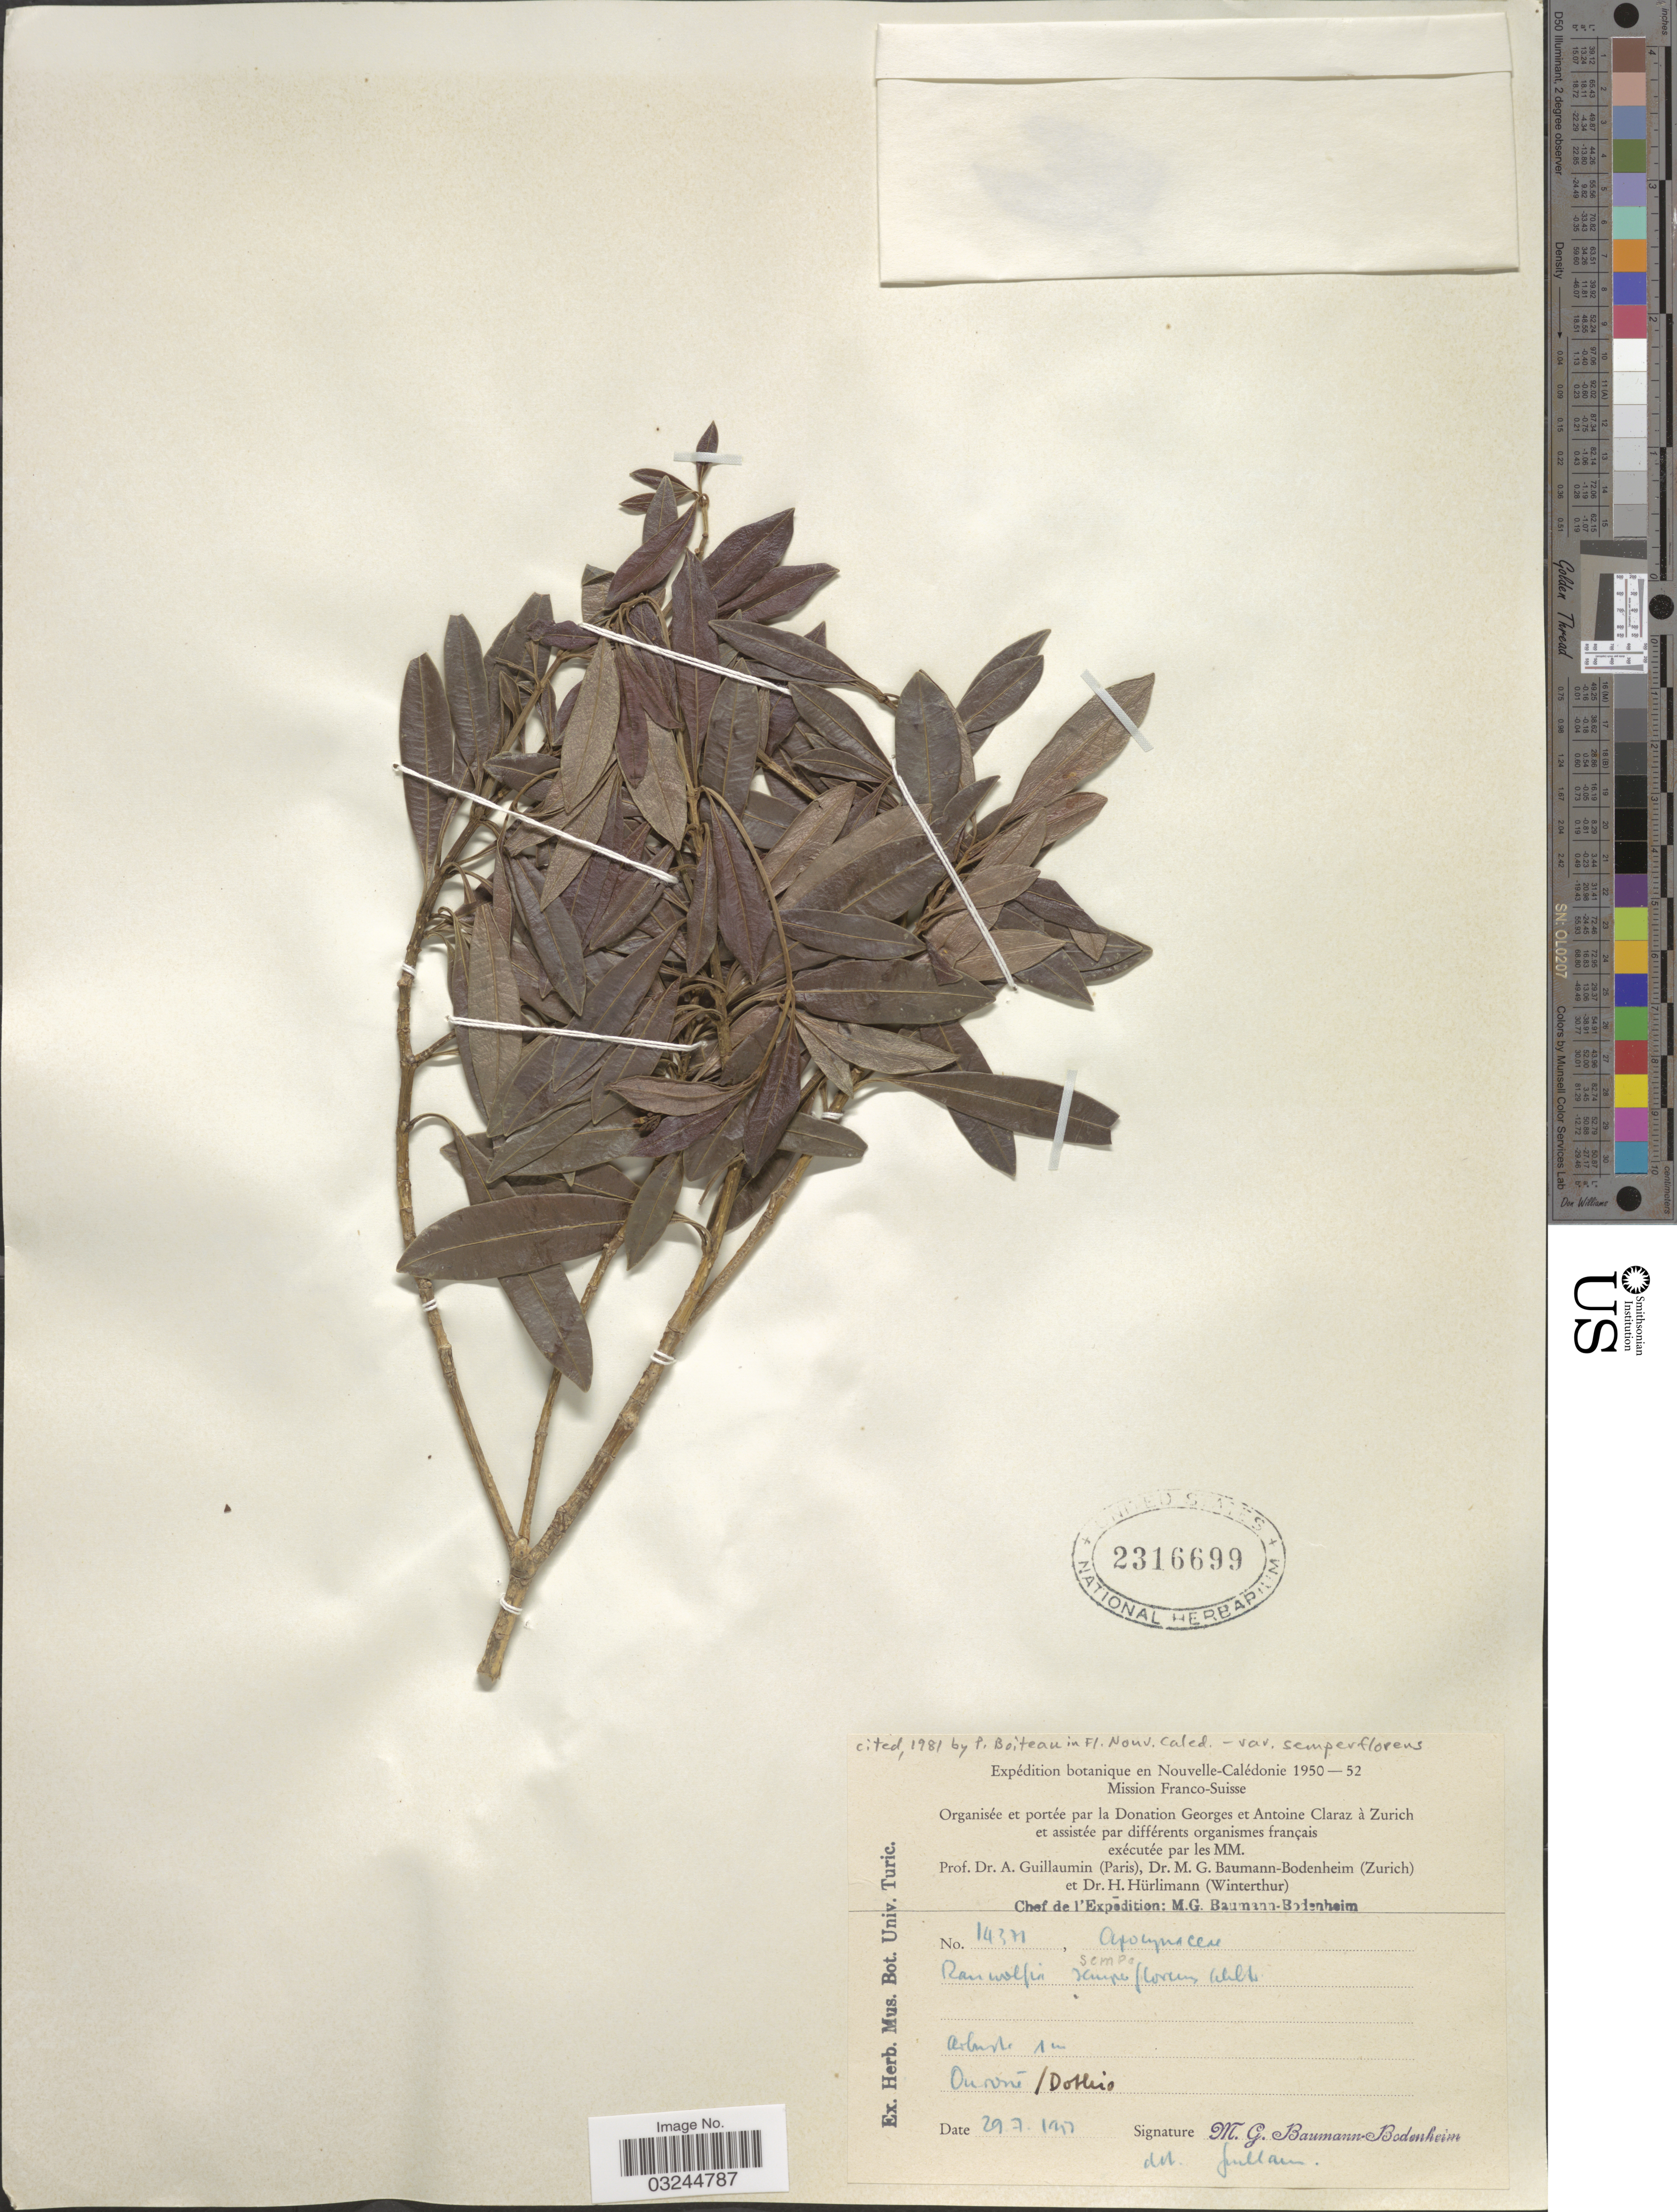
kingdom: Plantae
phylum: Tracheophyta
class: Magnoliopsida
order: Gentianales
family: Apocynaceae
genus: Rauvolfia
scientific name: Rauvolfia semperflorens var. semperflorens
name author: (Müll. Arg.) Schltr.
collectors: M. G. Baumann-Bodenheim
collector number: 14371*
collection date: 1952-07-29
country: New Caledonia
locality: Nouvelle-Calédonie. Ouroué/ Dotho.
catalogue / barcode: US 2316699